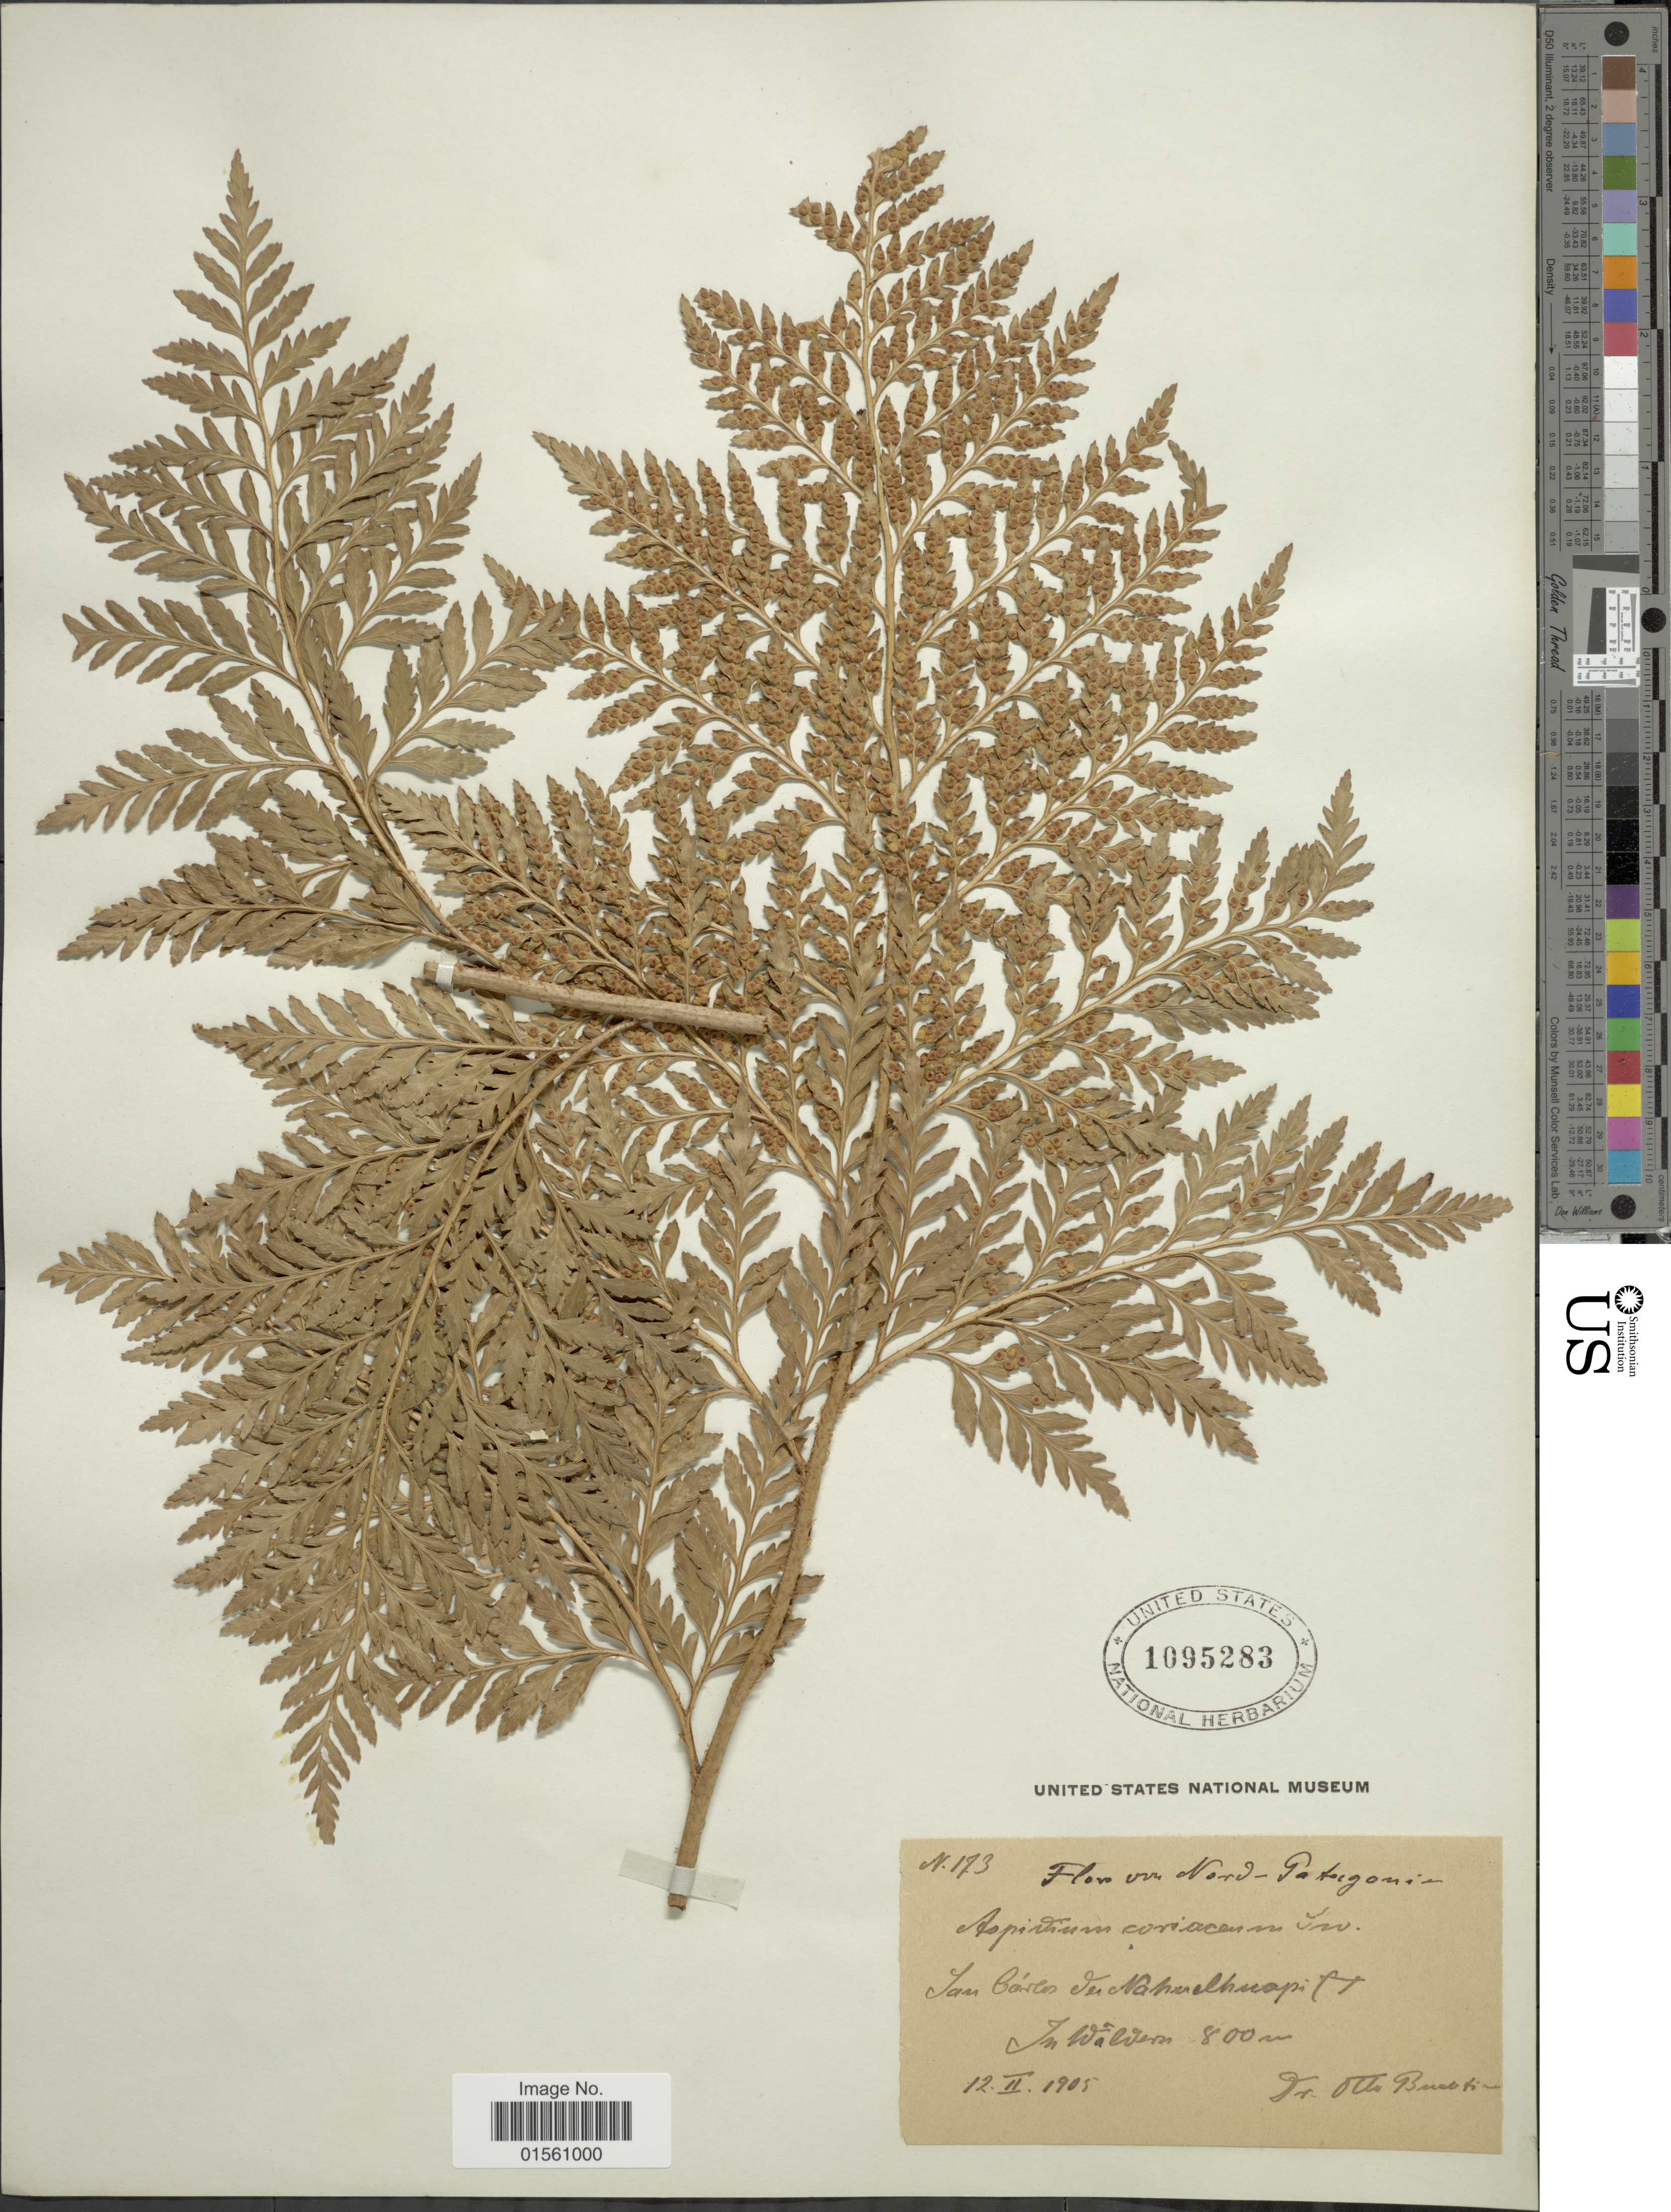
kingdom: Plantae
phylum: Tracheophyta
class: Polypodiopsida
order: Polypodiales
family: Dryopteridaceae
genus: Rumohra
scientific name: Rumohra adiantiformis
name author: (G. Forst.) Ching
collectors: O. Buchtien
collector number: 173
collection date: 1905-02-12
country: Argentina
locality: Nord-Patagonia,, in Walvern, San Carlos de Nahuelhuapi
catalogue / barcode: US 1095283